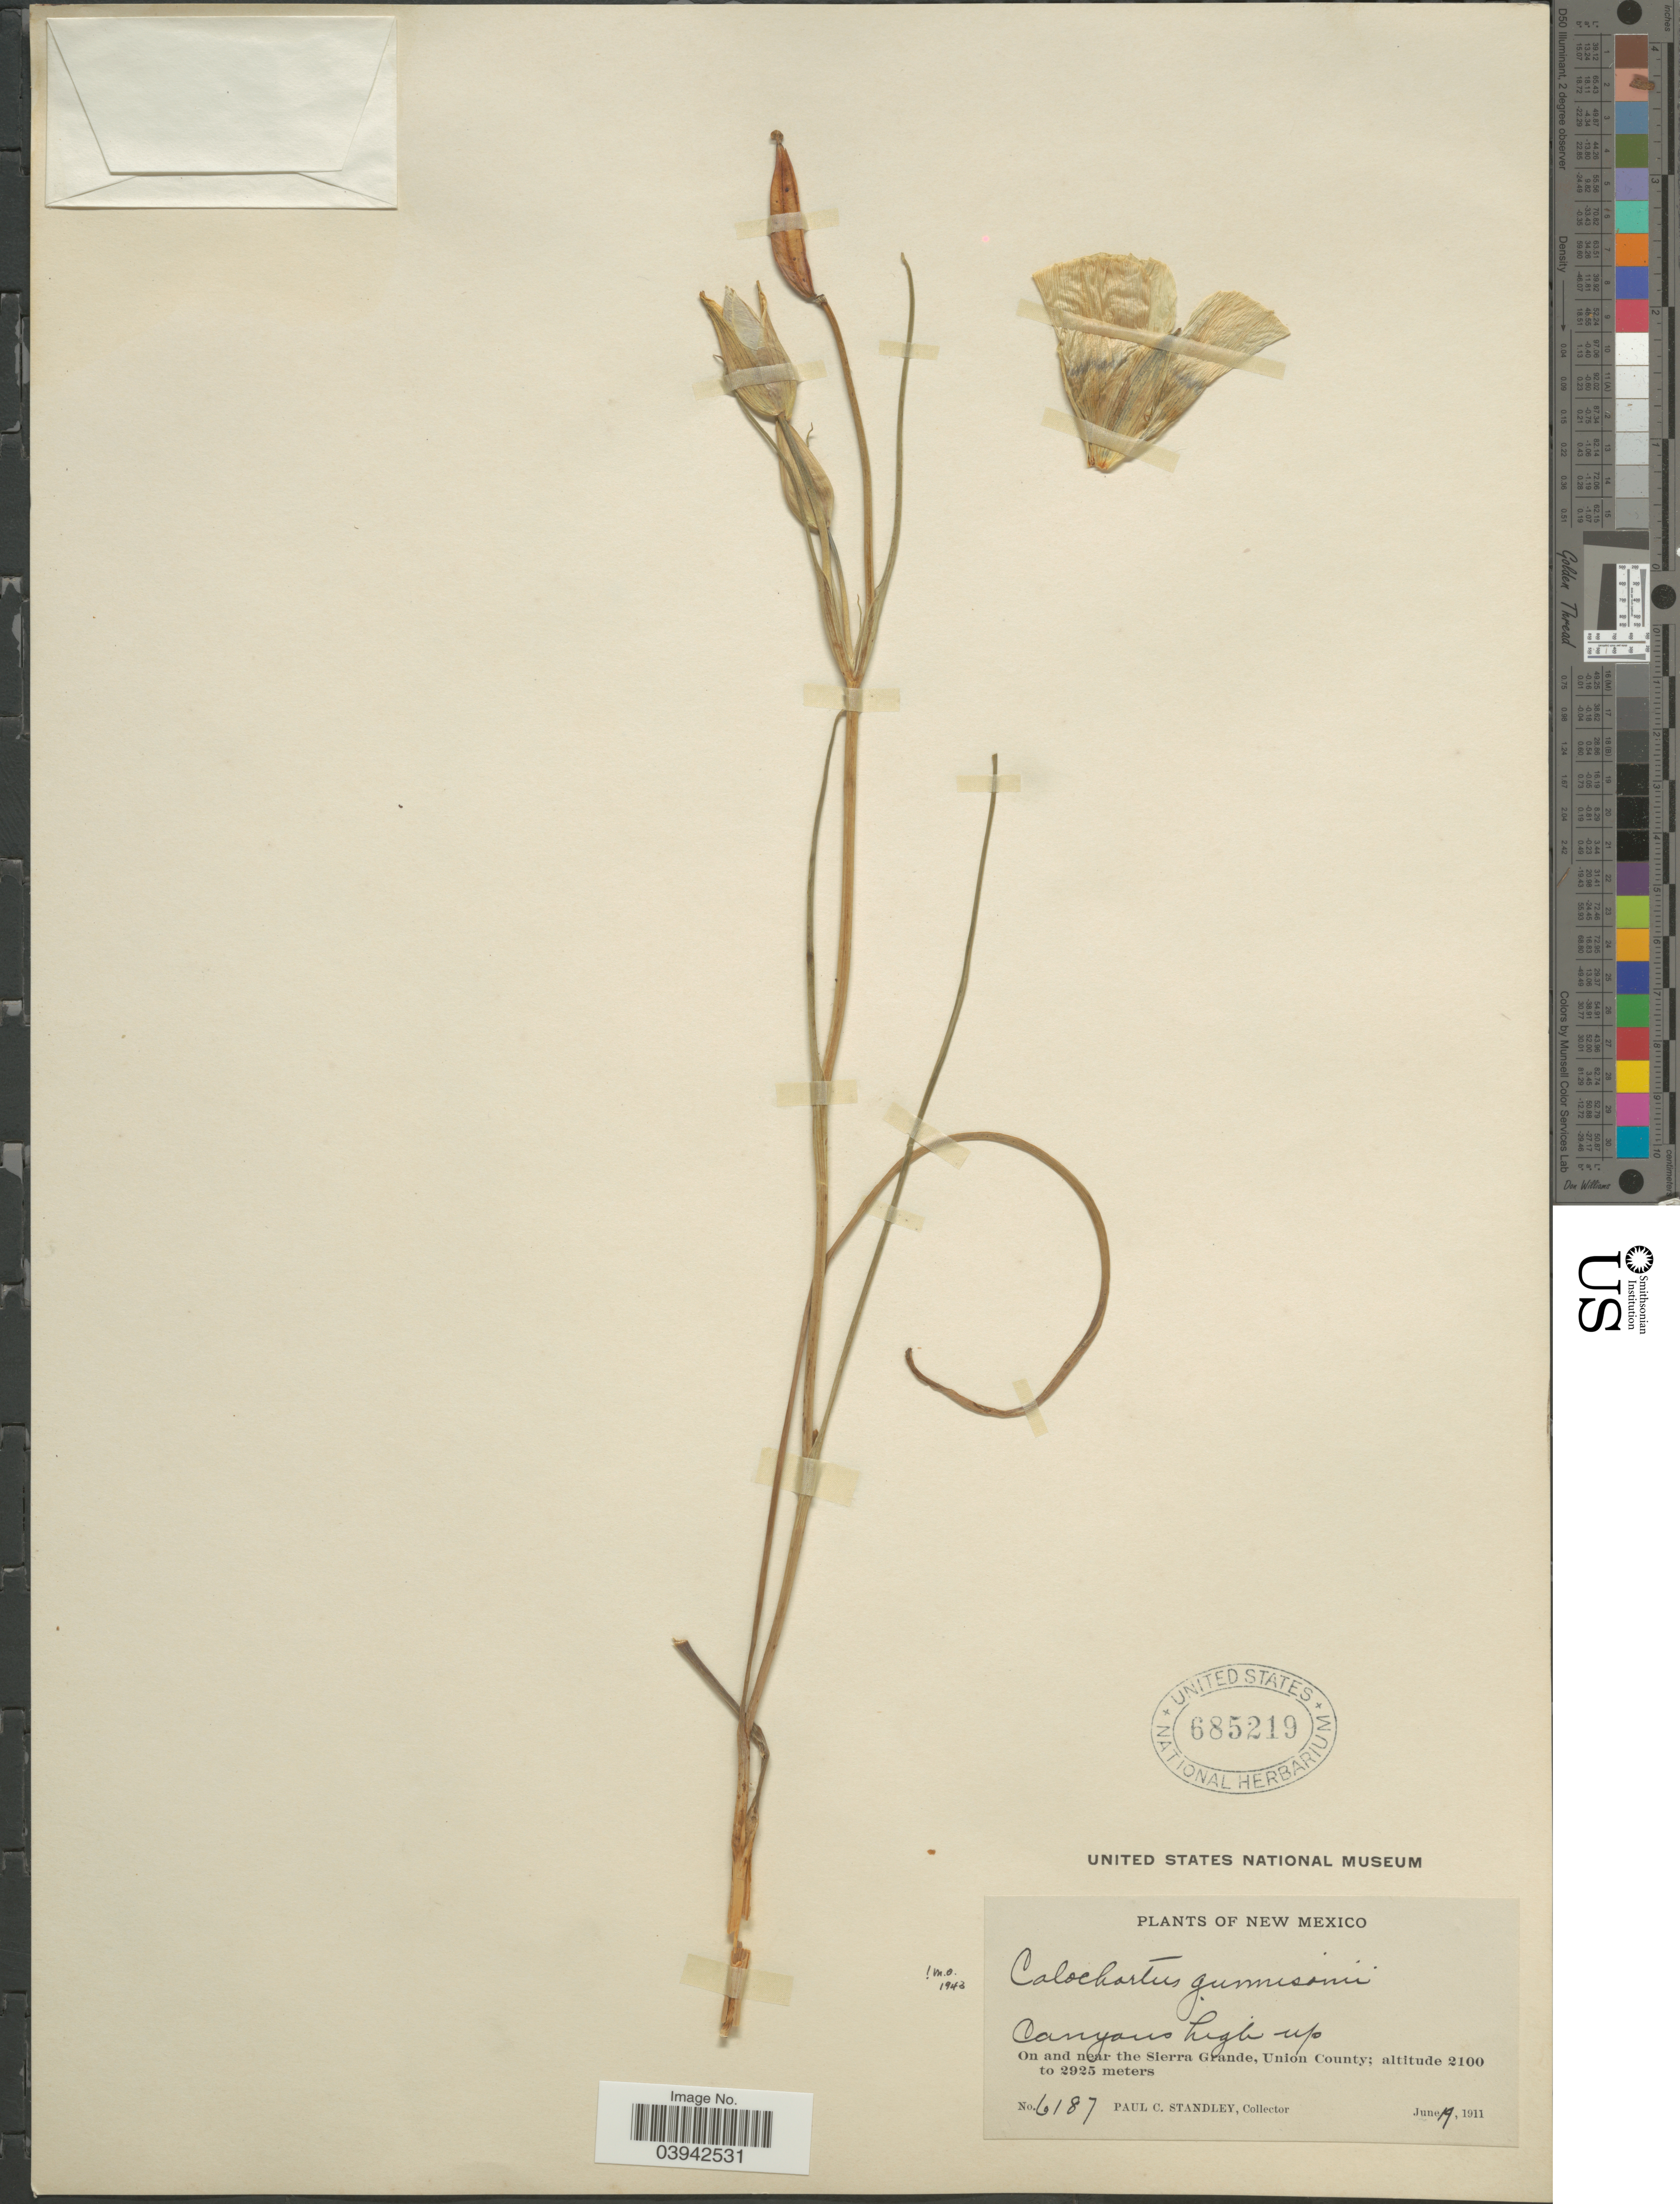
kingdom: Plantae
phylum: Tracheophyta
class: Liliopsida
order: Liliales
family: Liliaceae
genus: Calochortus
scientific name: Calochortus gunnisonii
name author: S. Watson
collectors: P. C. Standley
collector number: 6187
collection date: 1911-06-14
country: United States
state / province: New Mexico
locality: Canyons high up. On and near the Sierra Grande, Union County.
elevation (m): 2100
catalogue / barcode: US 685219